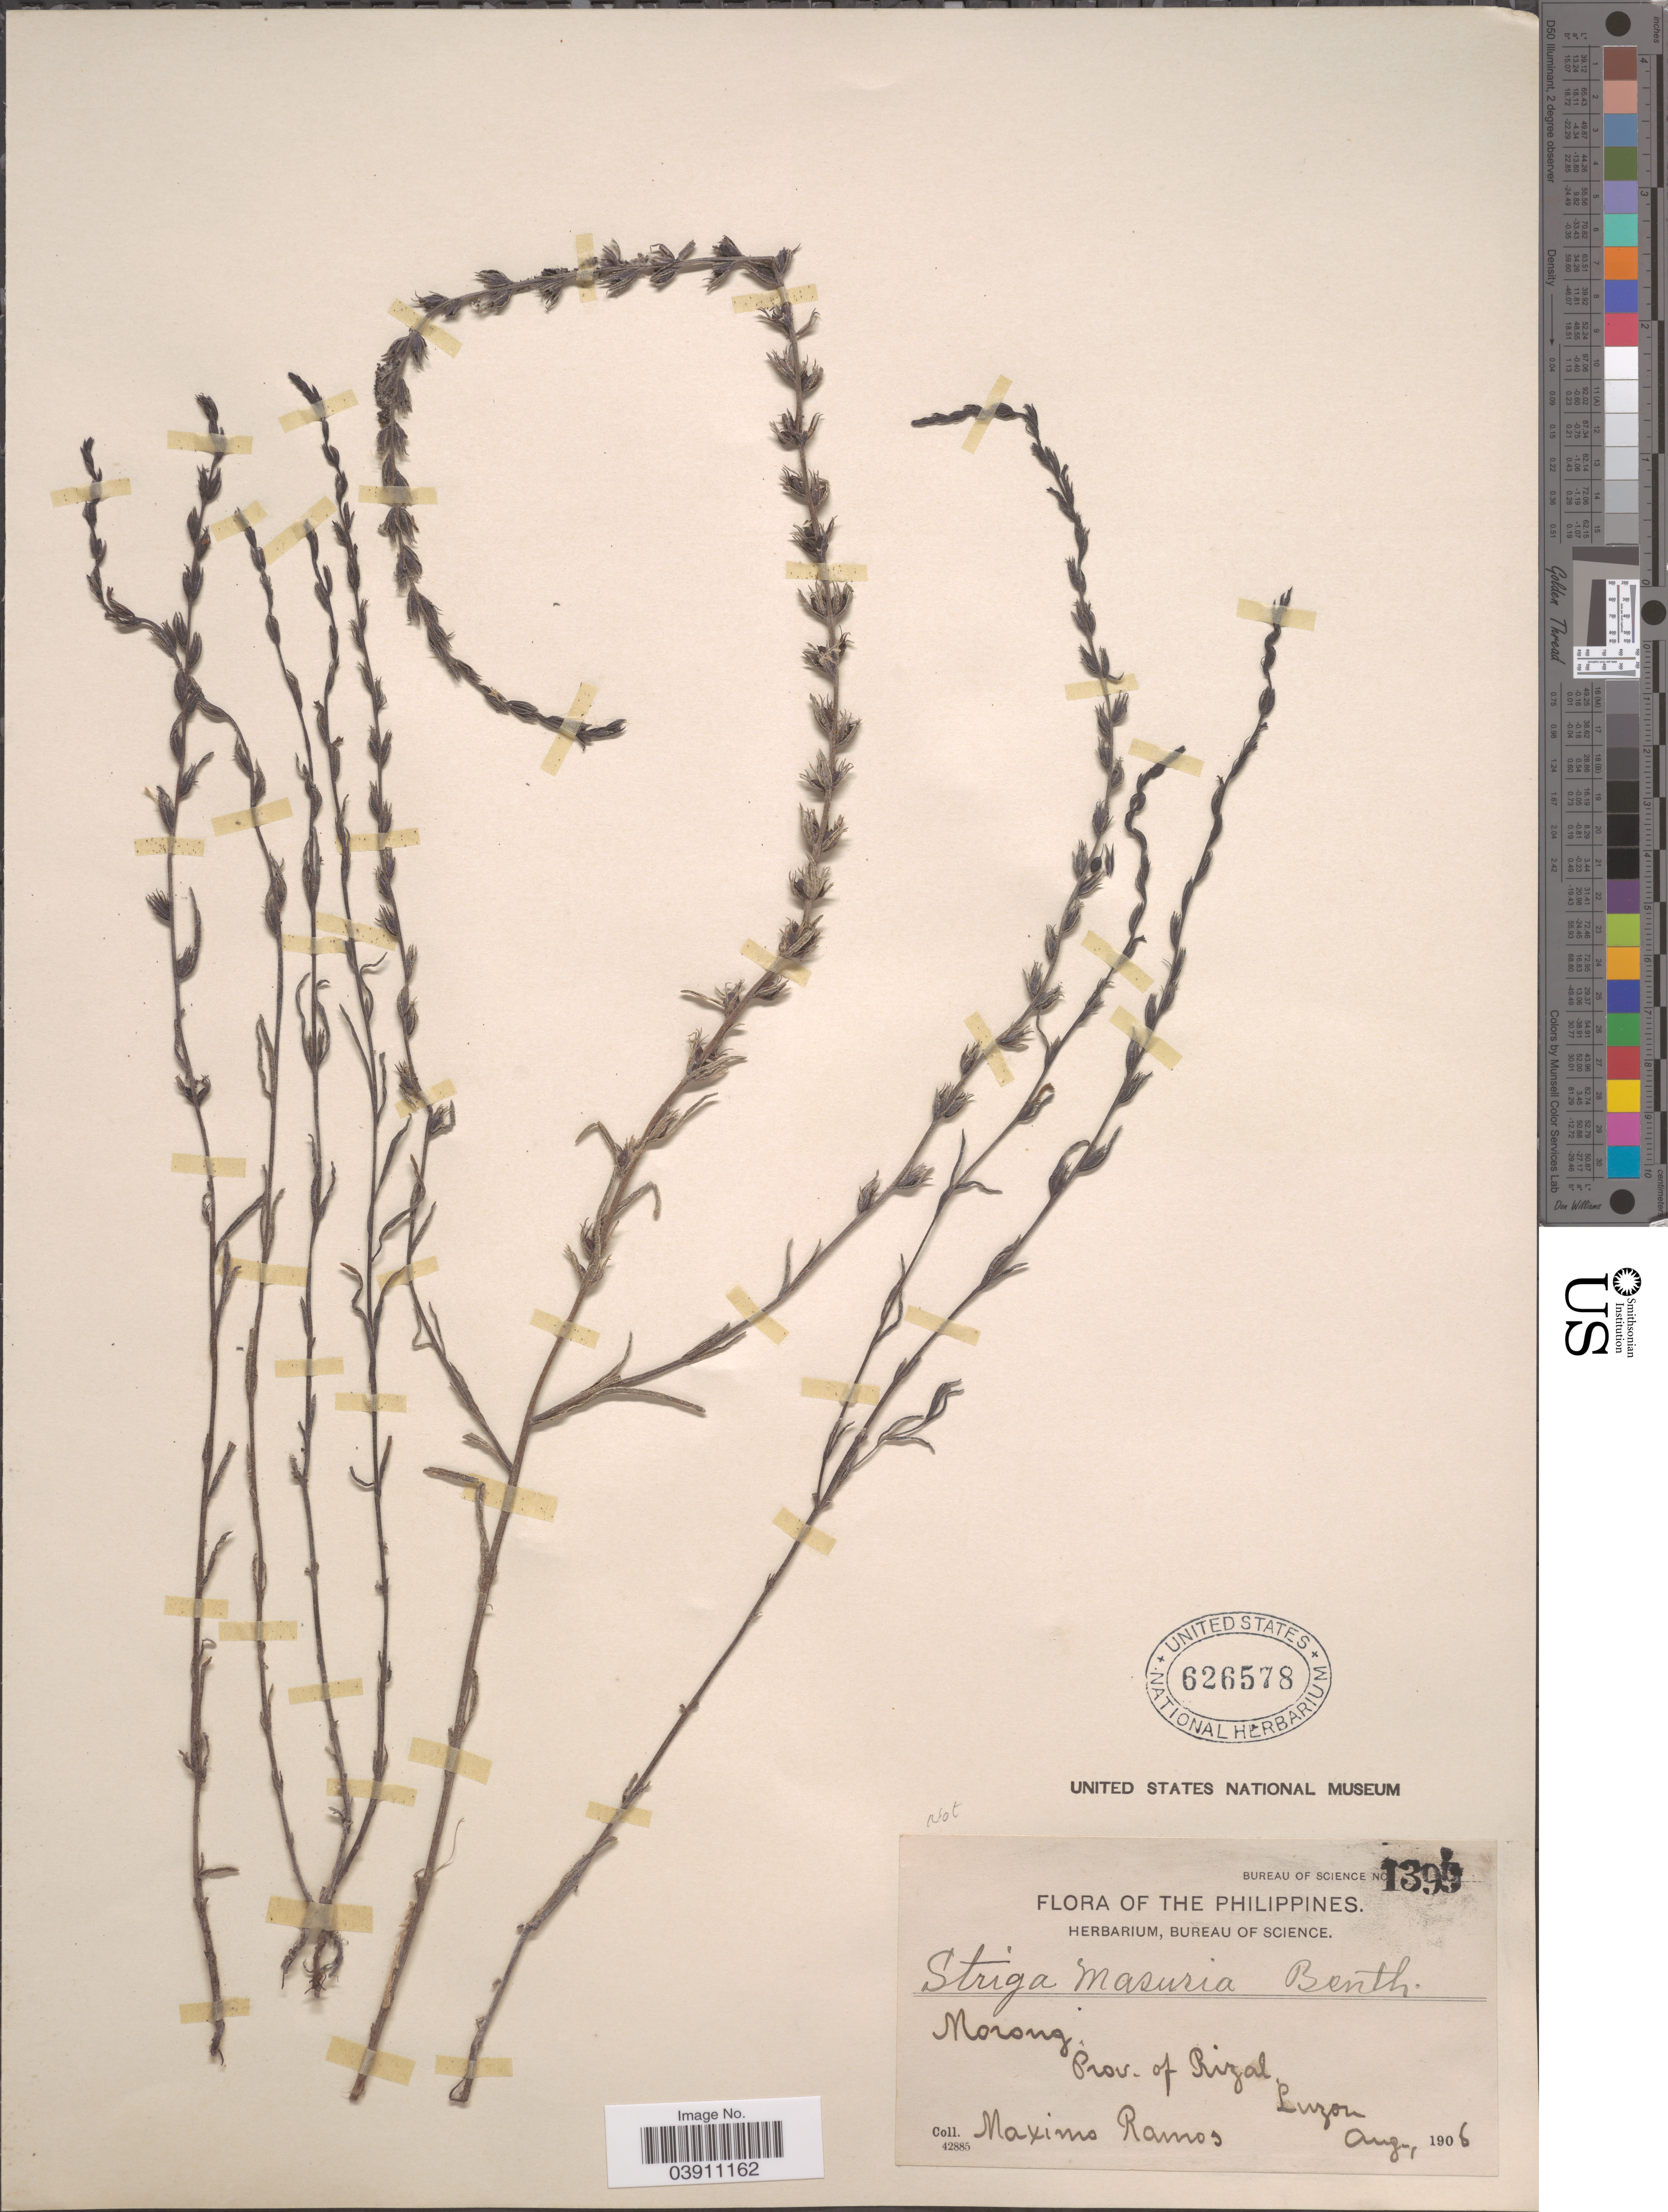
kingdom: Plantae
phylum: Tracheophyta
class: Magnoliopsida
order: Lamiales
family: Orobanchaceae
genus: Striga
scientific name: Striga masuria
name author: (Buch.-Ham. ex Benth.) Benth.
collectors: M. Ramos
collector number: Bureau of Science 1399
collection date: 1906-08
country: Philippines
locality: Morong, Prov. of Rizal, Luzon.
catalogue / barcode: US 626578